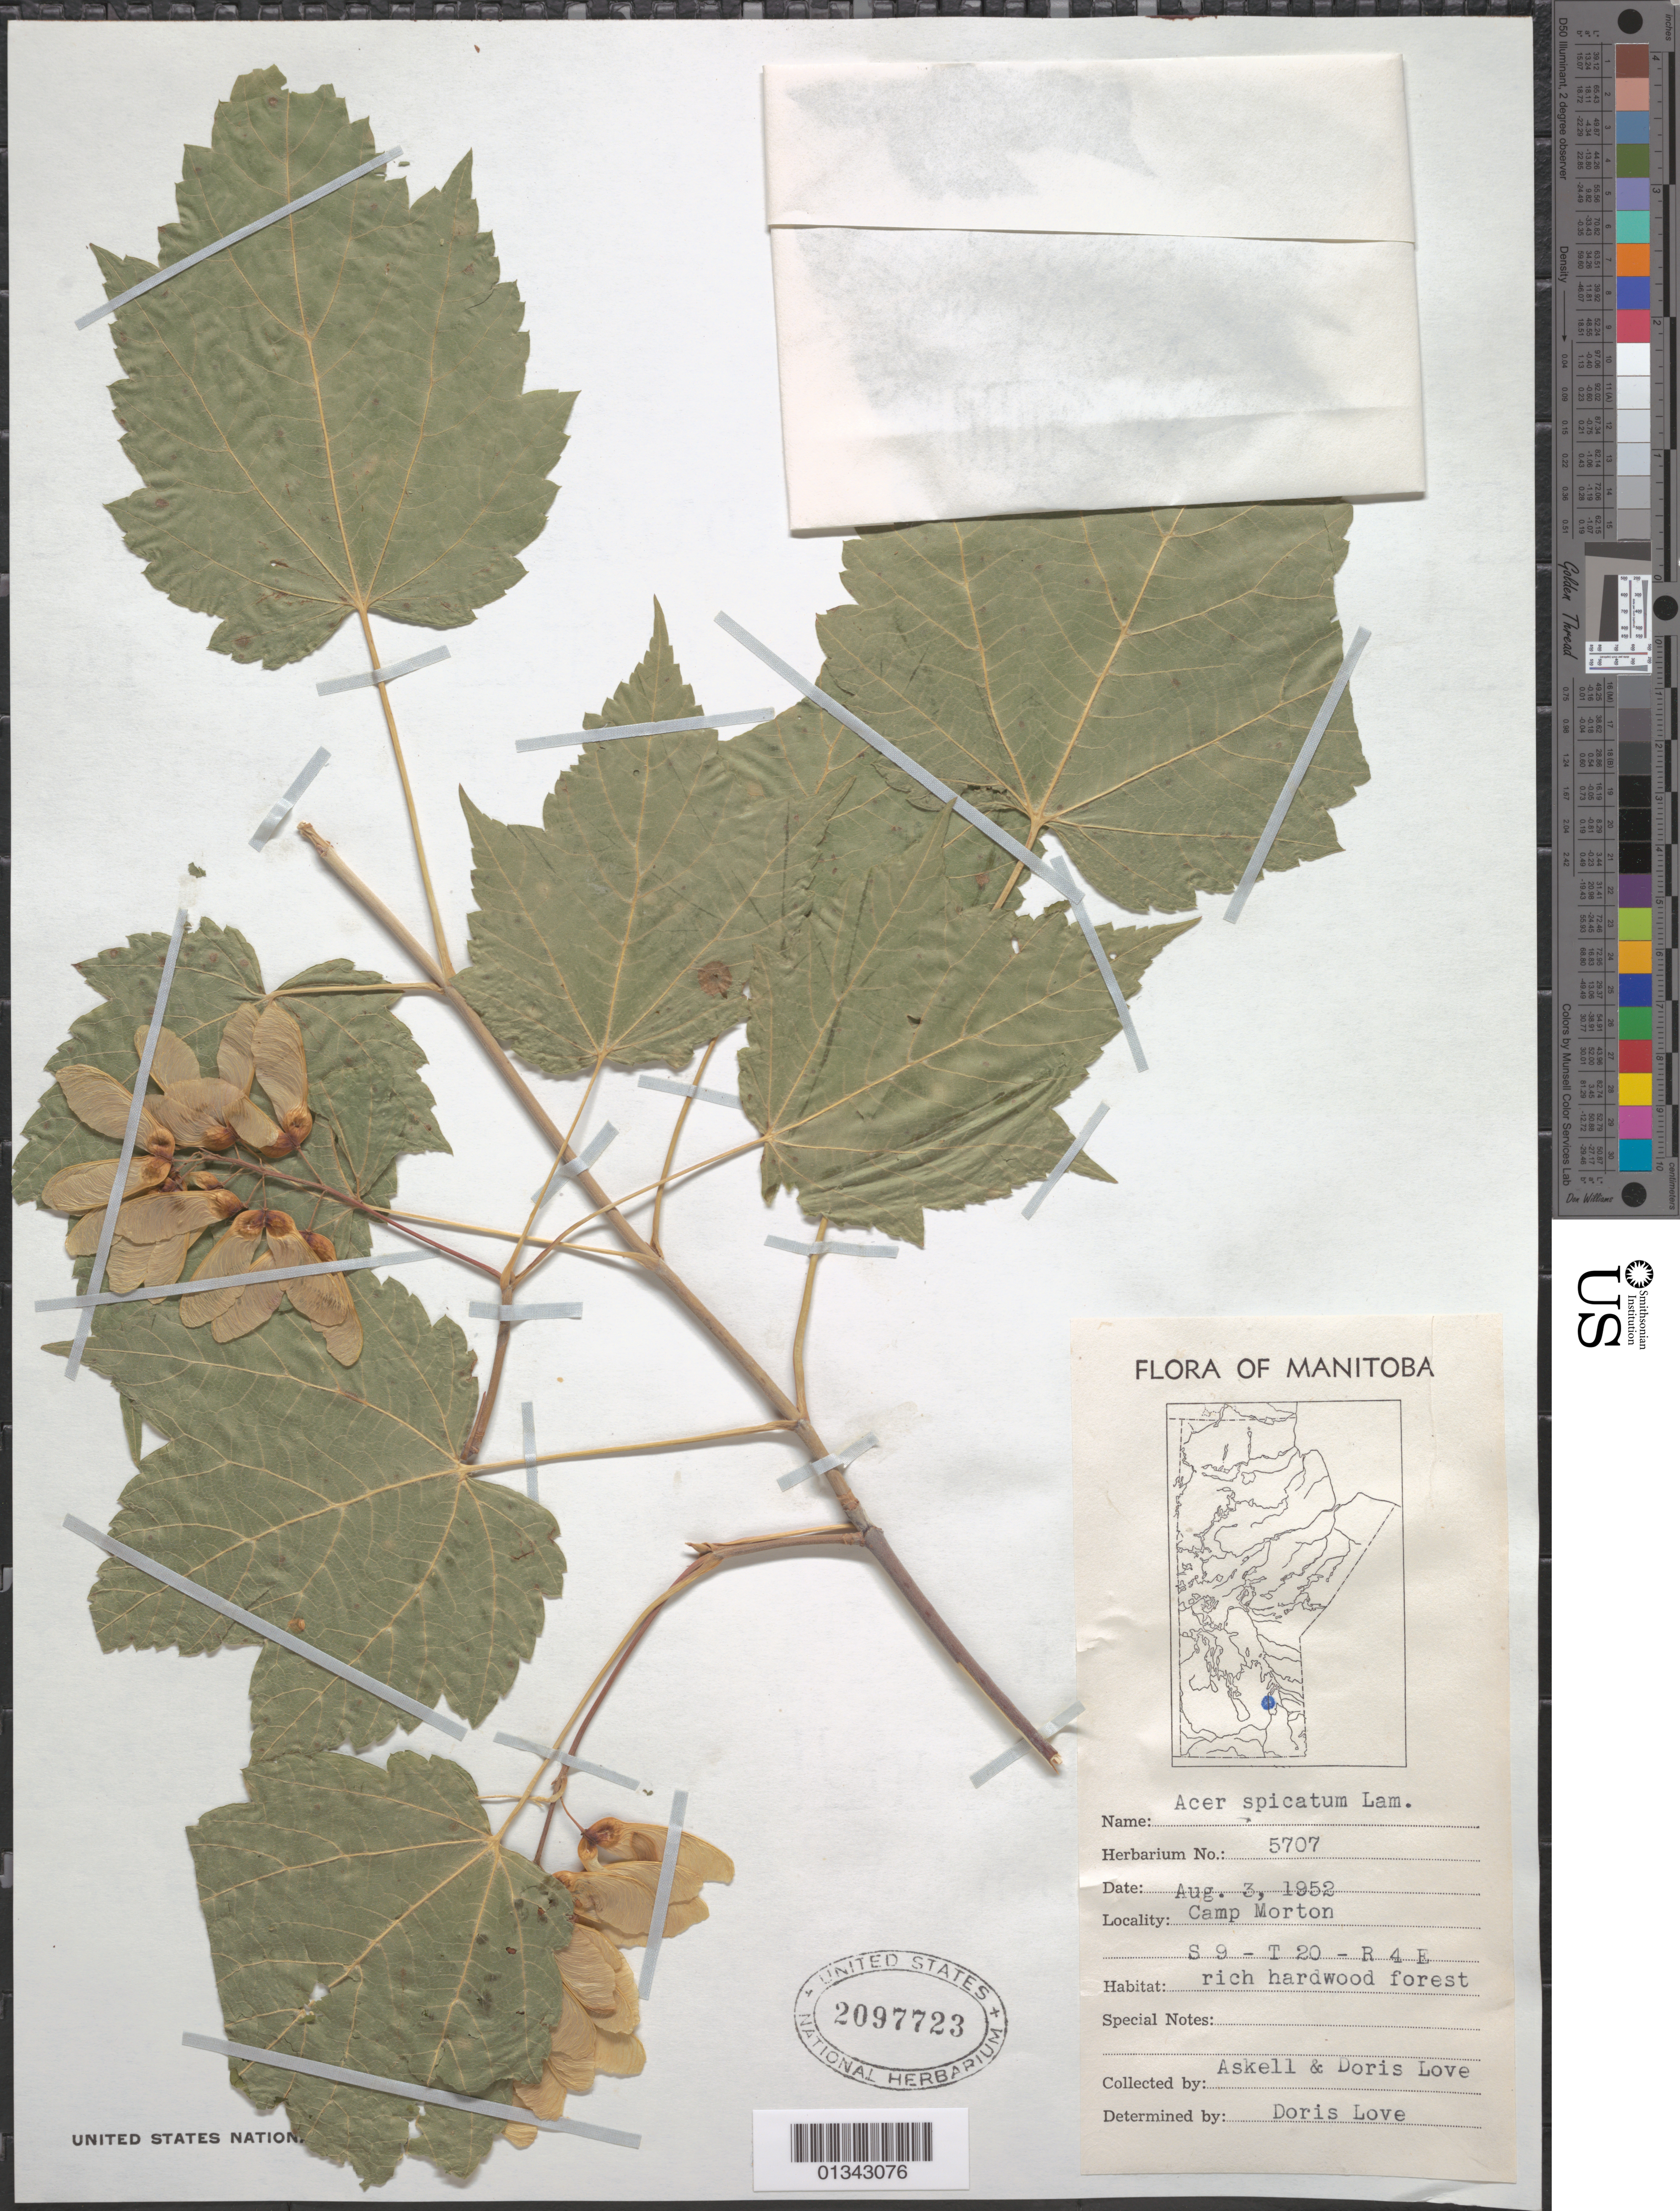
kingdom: Plantae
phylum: Tracheophyta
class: Magnoliopsida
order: Sapindales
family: Sapindaceae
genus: Acer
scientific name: Acer spicatum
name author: Lam.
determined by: Löve, Doris B. M.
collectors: Á. Löve & D. Löve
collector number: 5707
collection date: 1952-08-03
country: Canada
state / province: Manitoba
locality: Camp Morton, S 9 - T 20 - R 4 E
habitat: Rich hardwood forest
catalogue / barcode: US 2097723